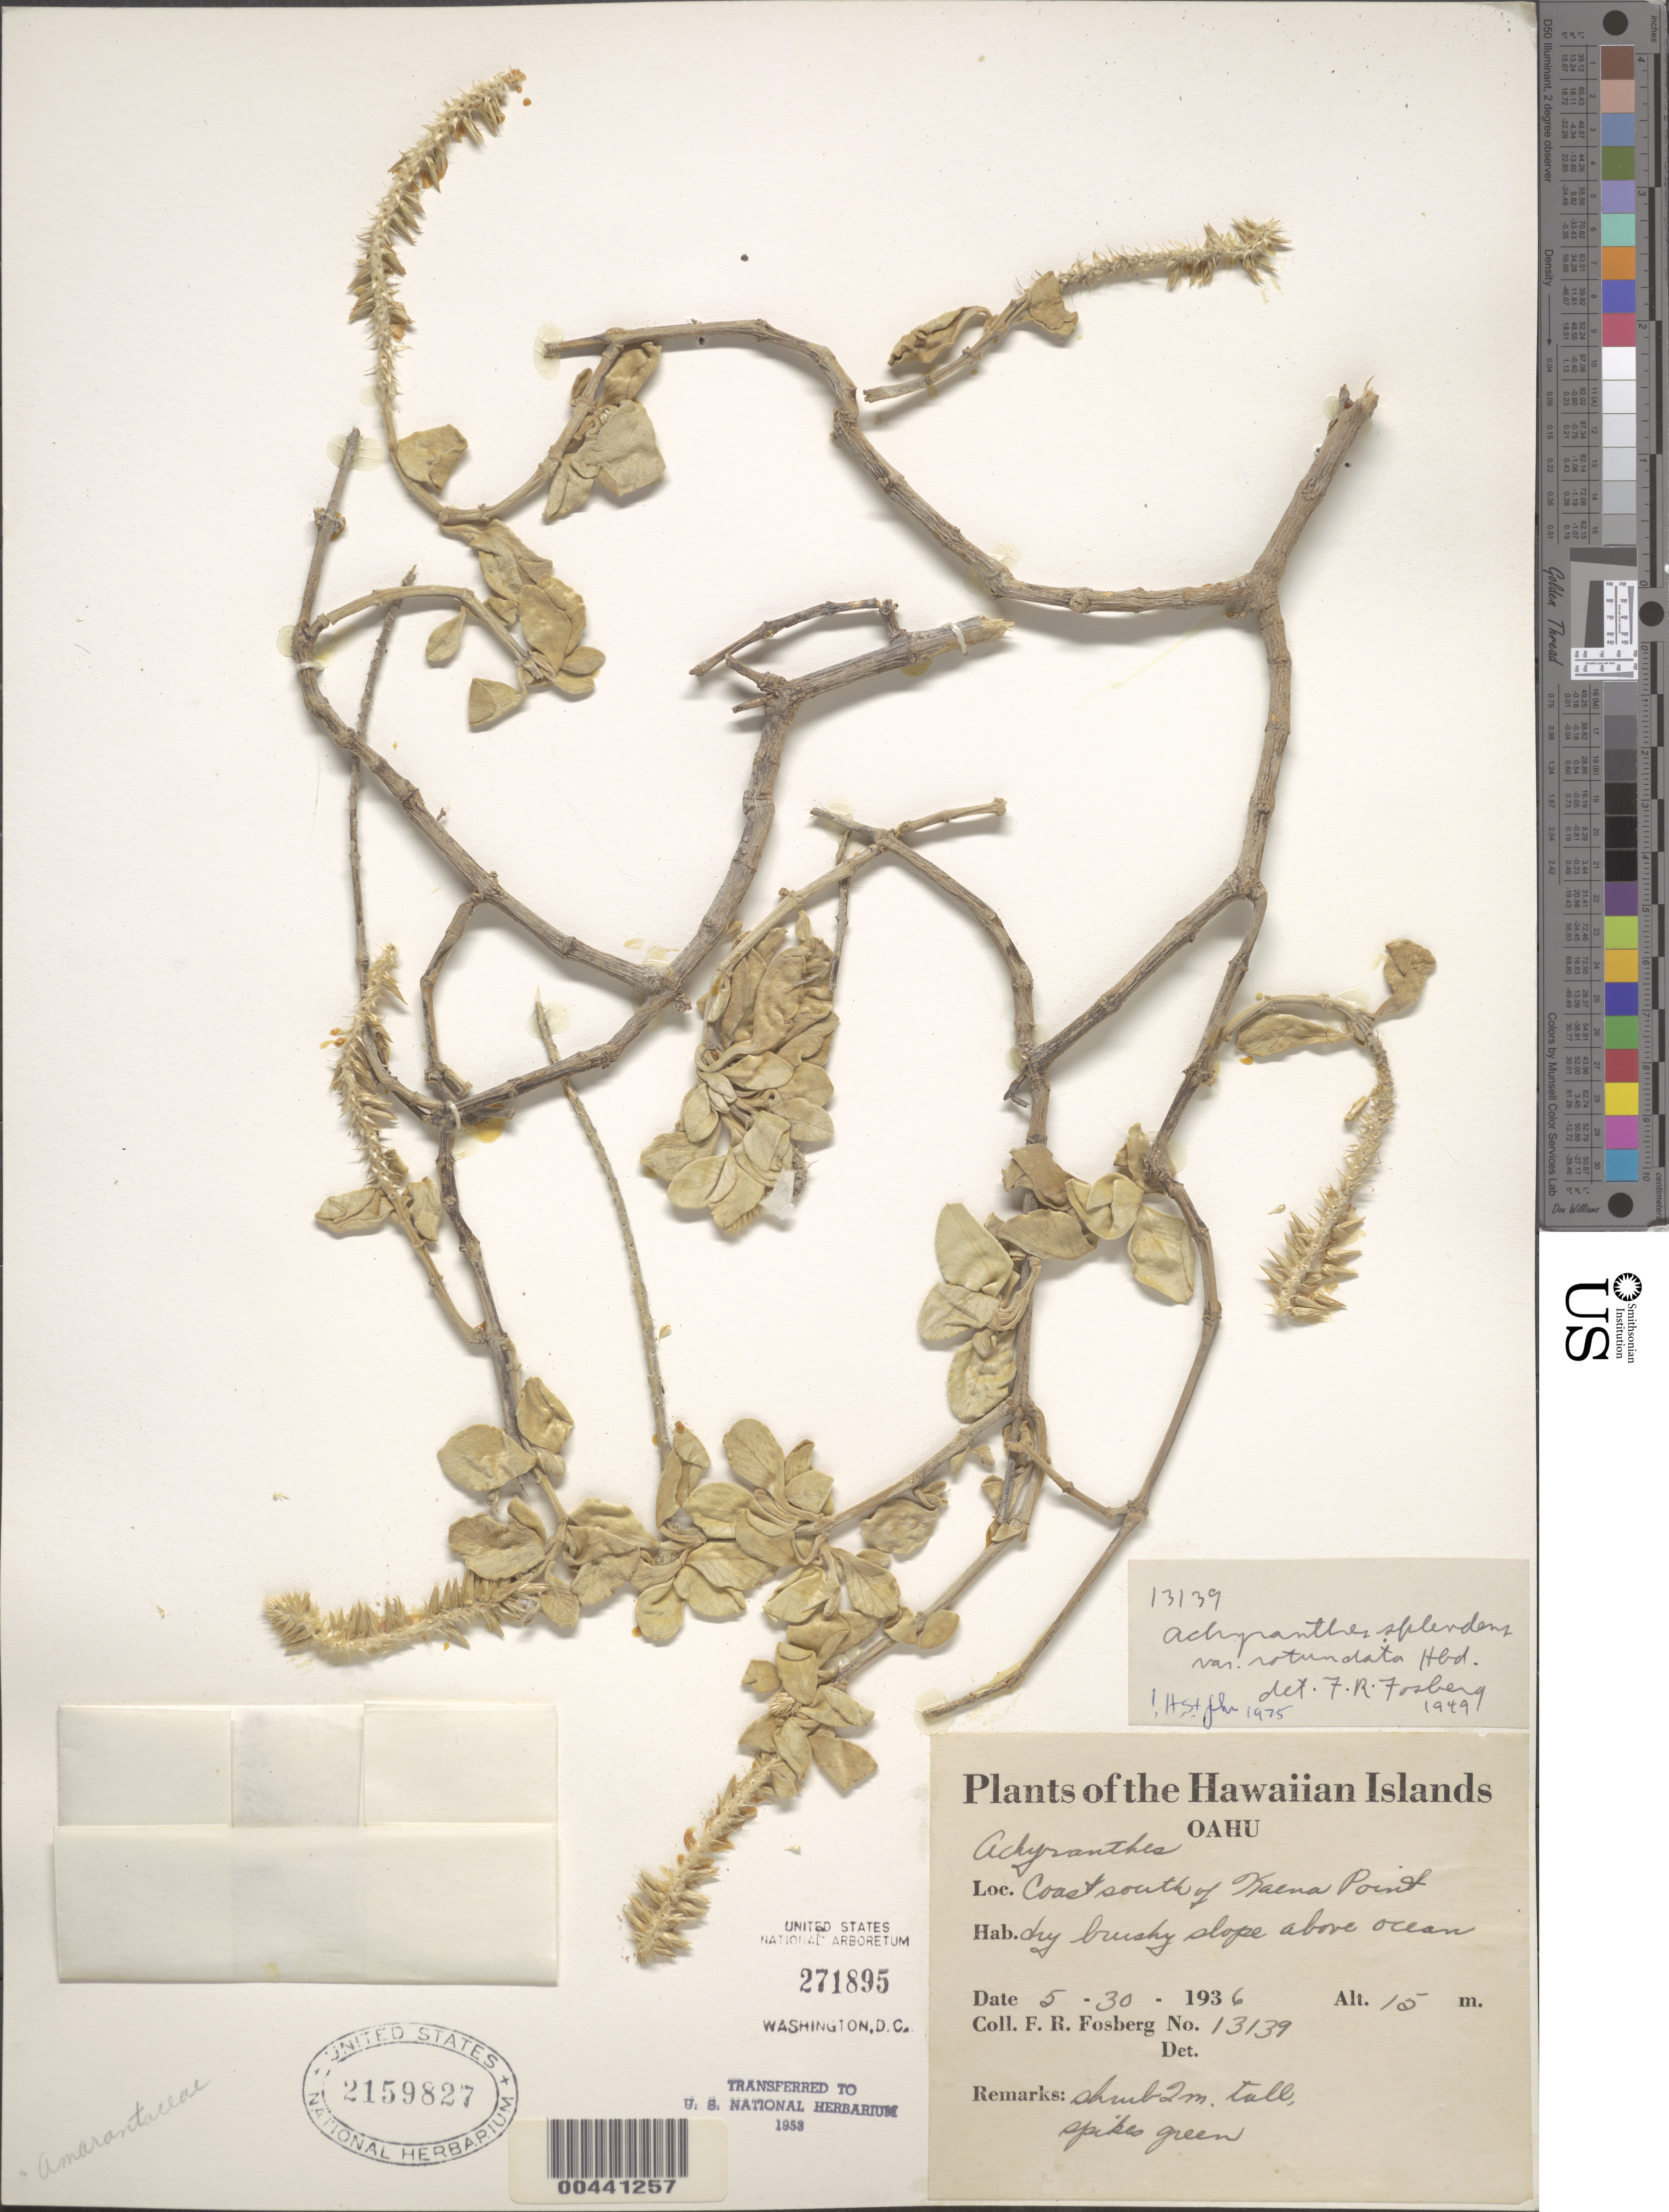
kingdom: Plantae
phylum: Tracheophyta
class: Magnoliopsida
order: Caryophyllales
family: Amaranthaceae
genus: Achyranthes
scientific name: Achyranthes splendens var. rotundata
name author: Hillebr.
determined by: St. John, H.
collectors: F. R. Fosberg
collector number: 13139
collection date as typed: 30 May 1936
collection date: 1936-05-30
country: United States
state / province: Hawaii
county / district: Honolulu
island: Oahu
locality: Coast S of Kaena Point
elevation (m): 15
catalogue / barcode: US 2159827